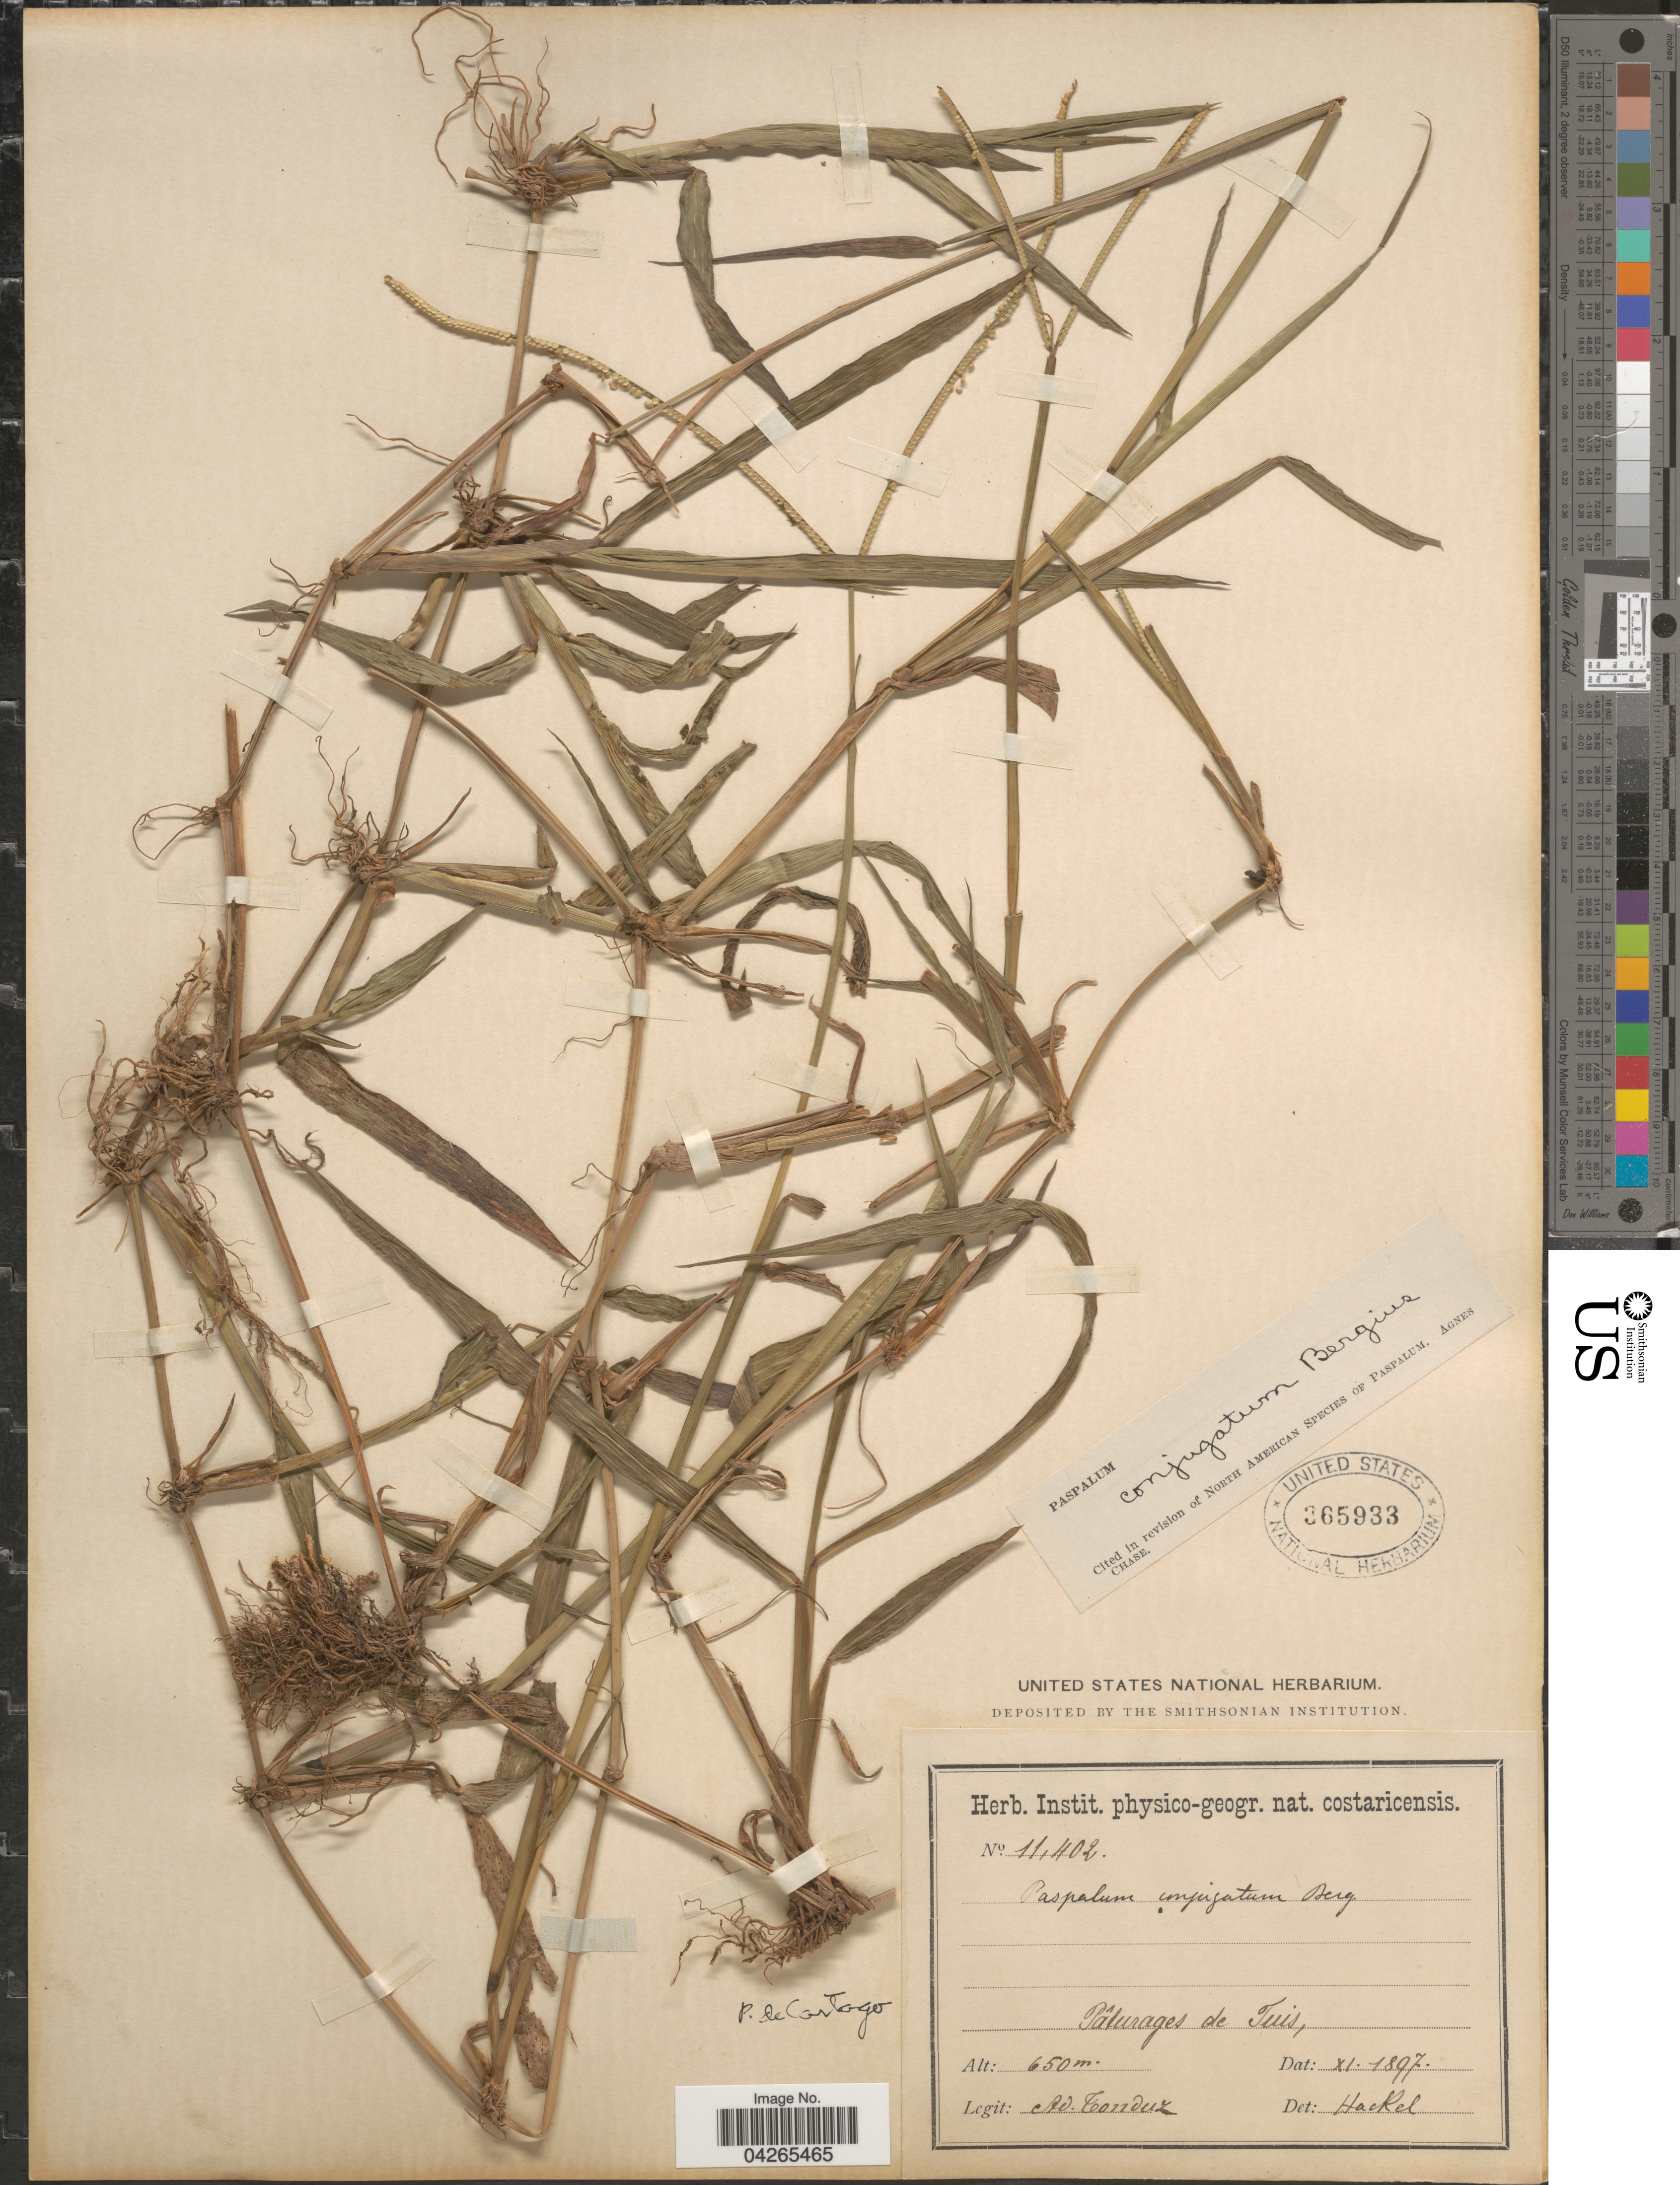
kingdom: Plantae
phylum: Tracheophyta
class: Liliopsida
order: Poales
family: Poaceae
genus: Paspalum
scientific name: Paspalum conjugatum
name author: P.J. Bergius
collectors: A. Tonduz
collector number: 11402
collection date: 1897-11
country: Costa Rica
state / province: Cartago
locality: Pâturages de Tuis. P. de Cartago.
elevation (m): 650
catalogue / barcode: US 365933